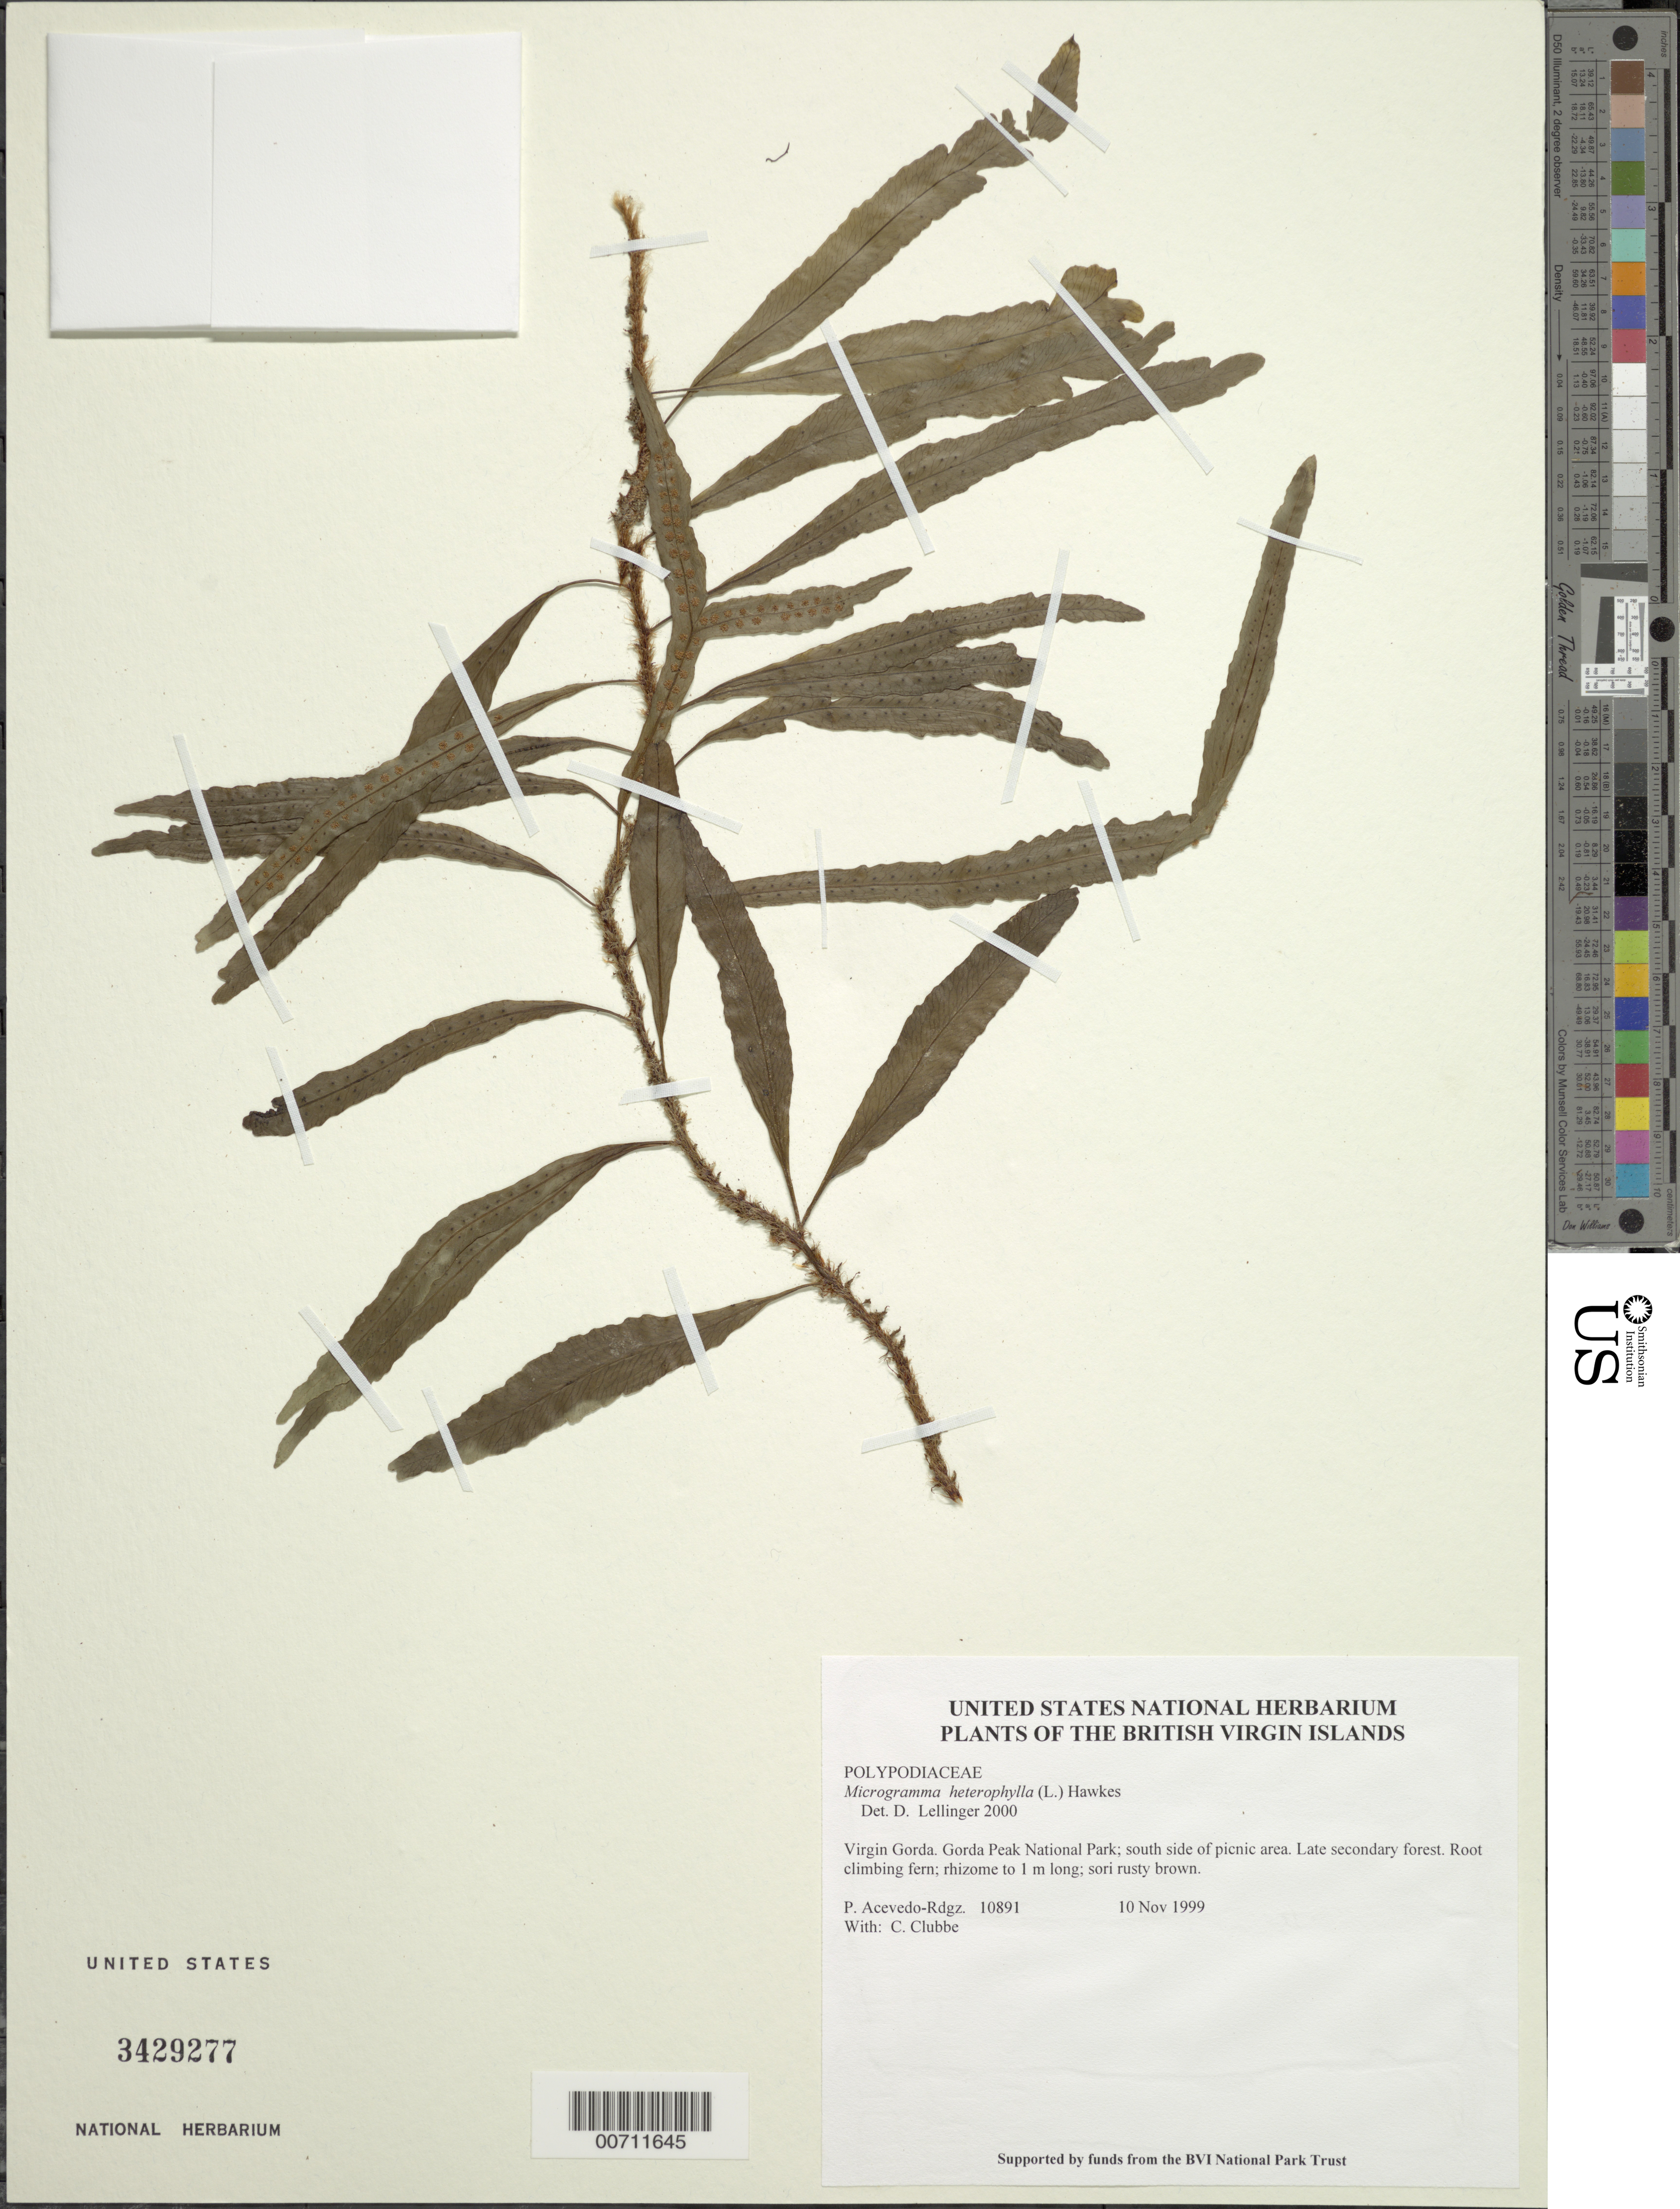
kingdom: Plantae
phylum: Tracheophyta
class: Polypodiopsida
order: Polypodiales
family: Polypodiaceae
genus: Microgramma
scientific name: Microgramma heterophylla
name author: (L.) Wherry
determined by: Lellinger, David B., (BOT), Smithsonian Institution - National Museum of Natural History (UNITED STATES)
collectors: P. Acevedo-Rodr., C. Clubbe, M. Gillman & C. Hankamer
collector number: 10891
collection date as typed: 10 Nov 1999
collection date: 1999-11-10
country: British Virgin Islands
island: Virgin Gorda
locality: Gorda Peak National Park; south side of picnic area.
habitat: Late secondary forest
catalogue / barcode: US 3429277